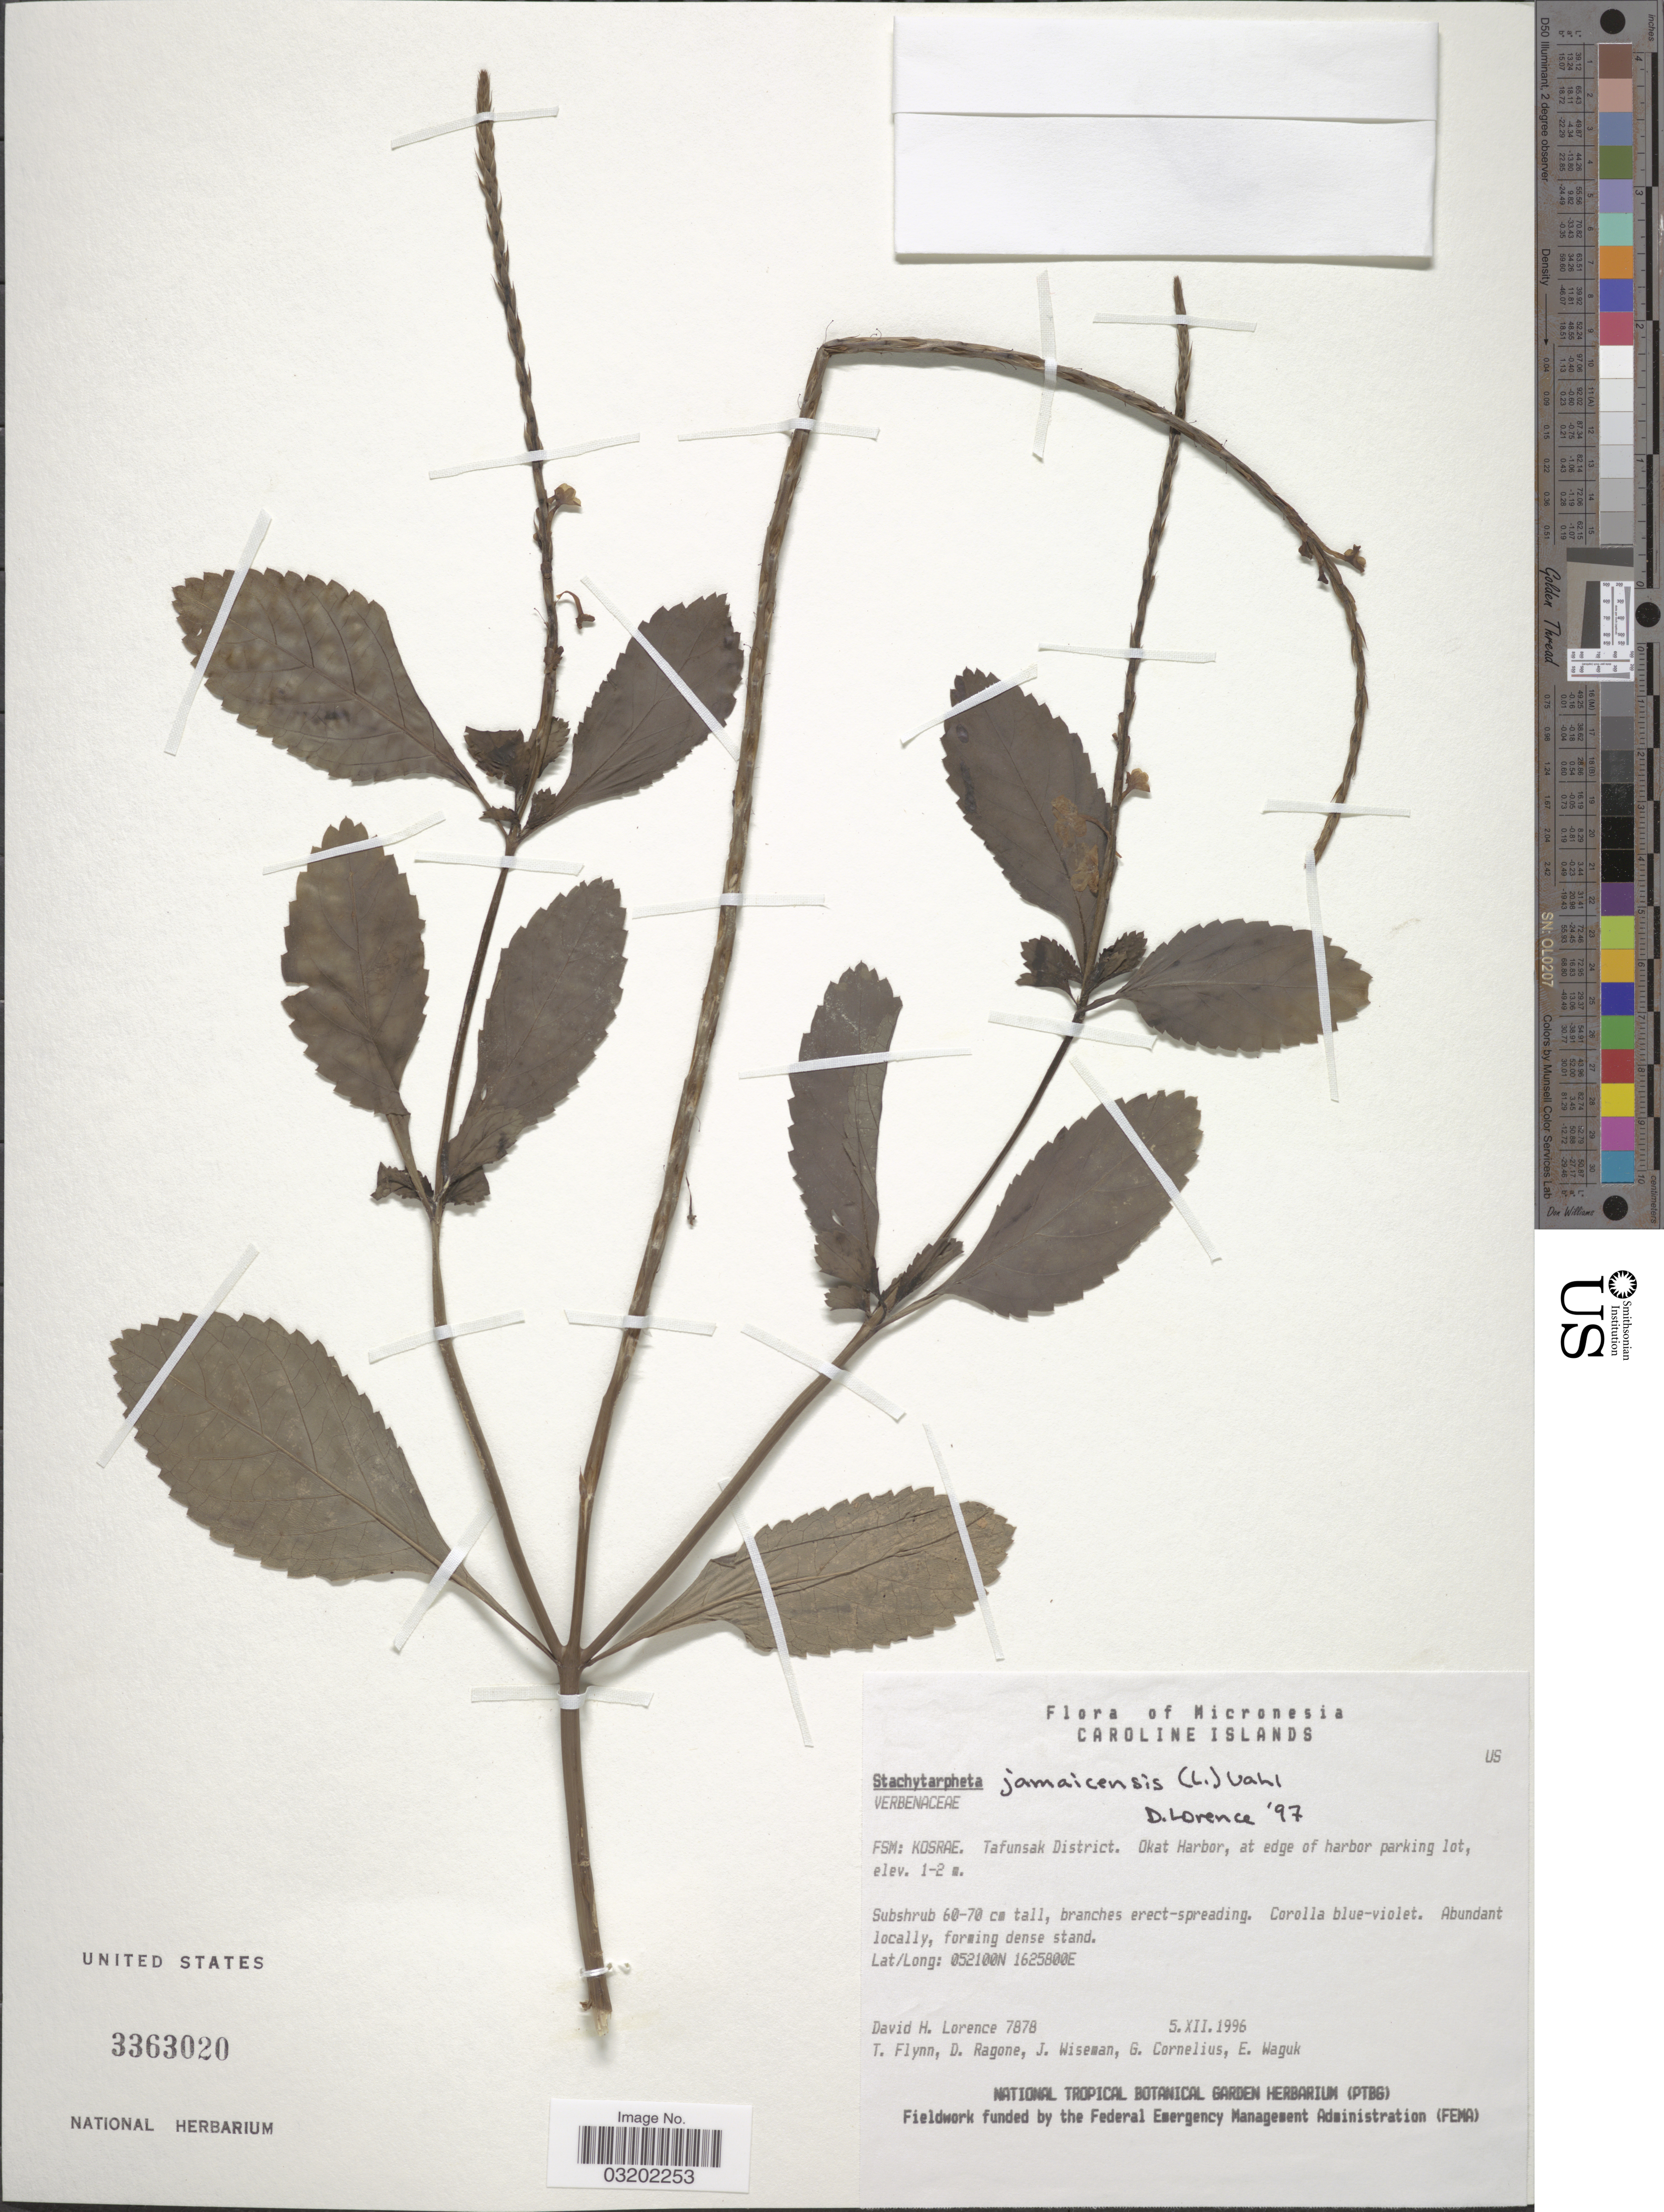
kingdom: Plantae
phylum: Tracheophyta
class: Magnoliopsida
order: Lamiales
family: Verbenaceae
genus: Stachytarpheta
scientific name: Stachytarpheta jamaicensis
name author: (L.) Vahl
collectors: D. Lorence, T. Flynn, D. Ragone, J. Wiseman & et al.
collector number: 7878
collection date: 1996-12-05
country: Micronesia, Federated States of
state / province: Kosrae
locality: Micronesia. Caroline Islands. FSM. Tafunsak District. Okat Harbor, at edge of harbor parking lot.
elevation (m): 1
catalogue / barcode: US 3363020